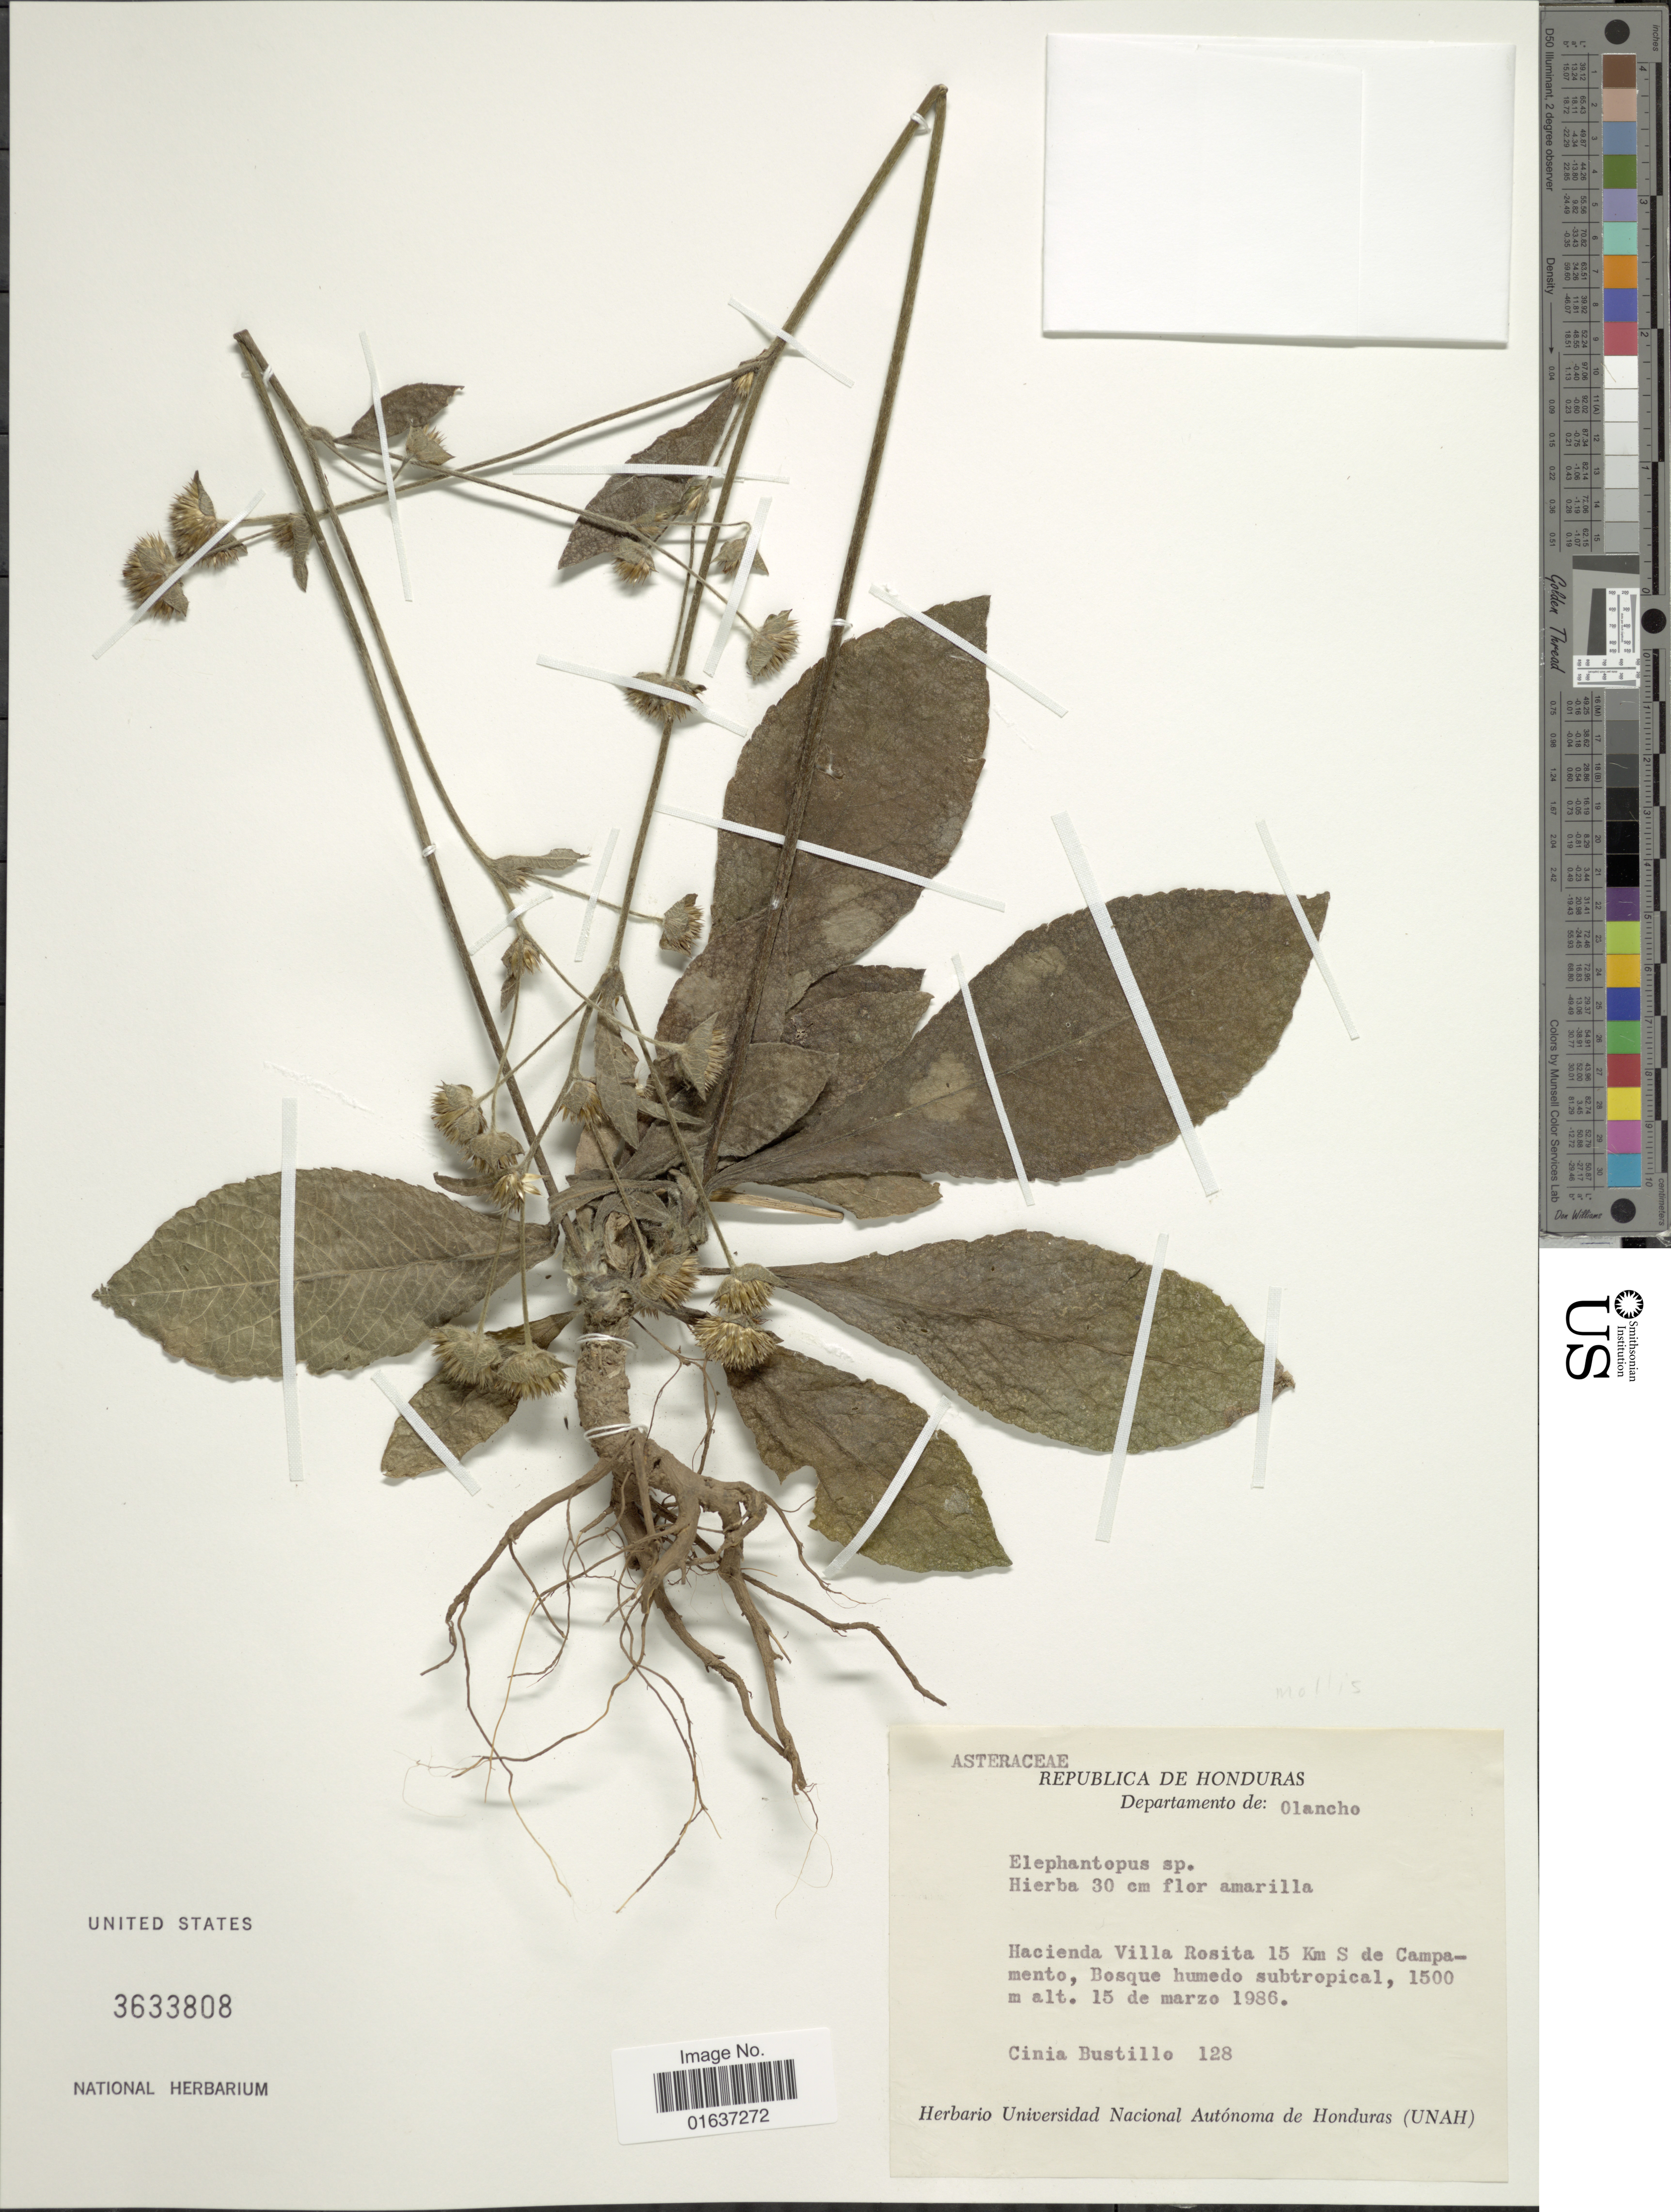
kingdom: Plantae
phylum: Tracheophyta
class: Magnoliopsida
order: Asterales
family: Asteraceae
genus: Elephantopus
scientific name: Elephantopus sp.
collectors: C. Bustillo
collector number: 128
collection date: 1986-03-15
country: Honduras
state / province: Olancho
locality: Hacienda Villa Rosita 15 km S de Campamente, Bosque humedo subtropical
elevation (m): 1500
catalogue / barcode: US 3633808